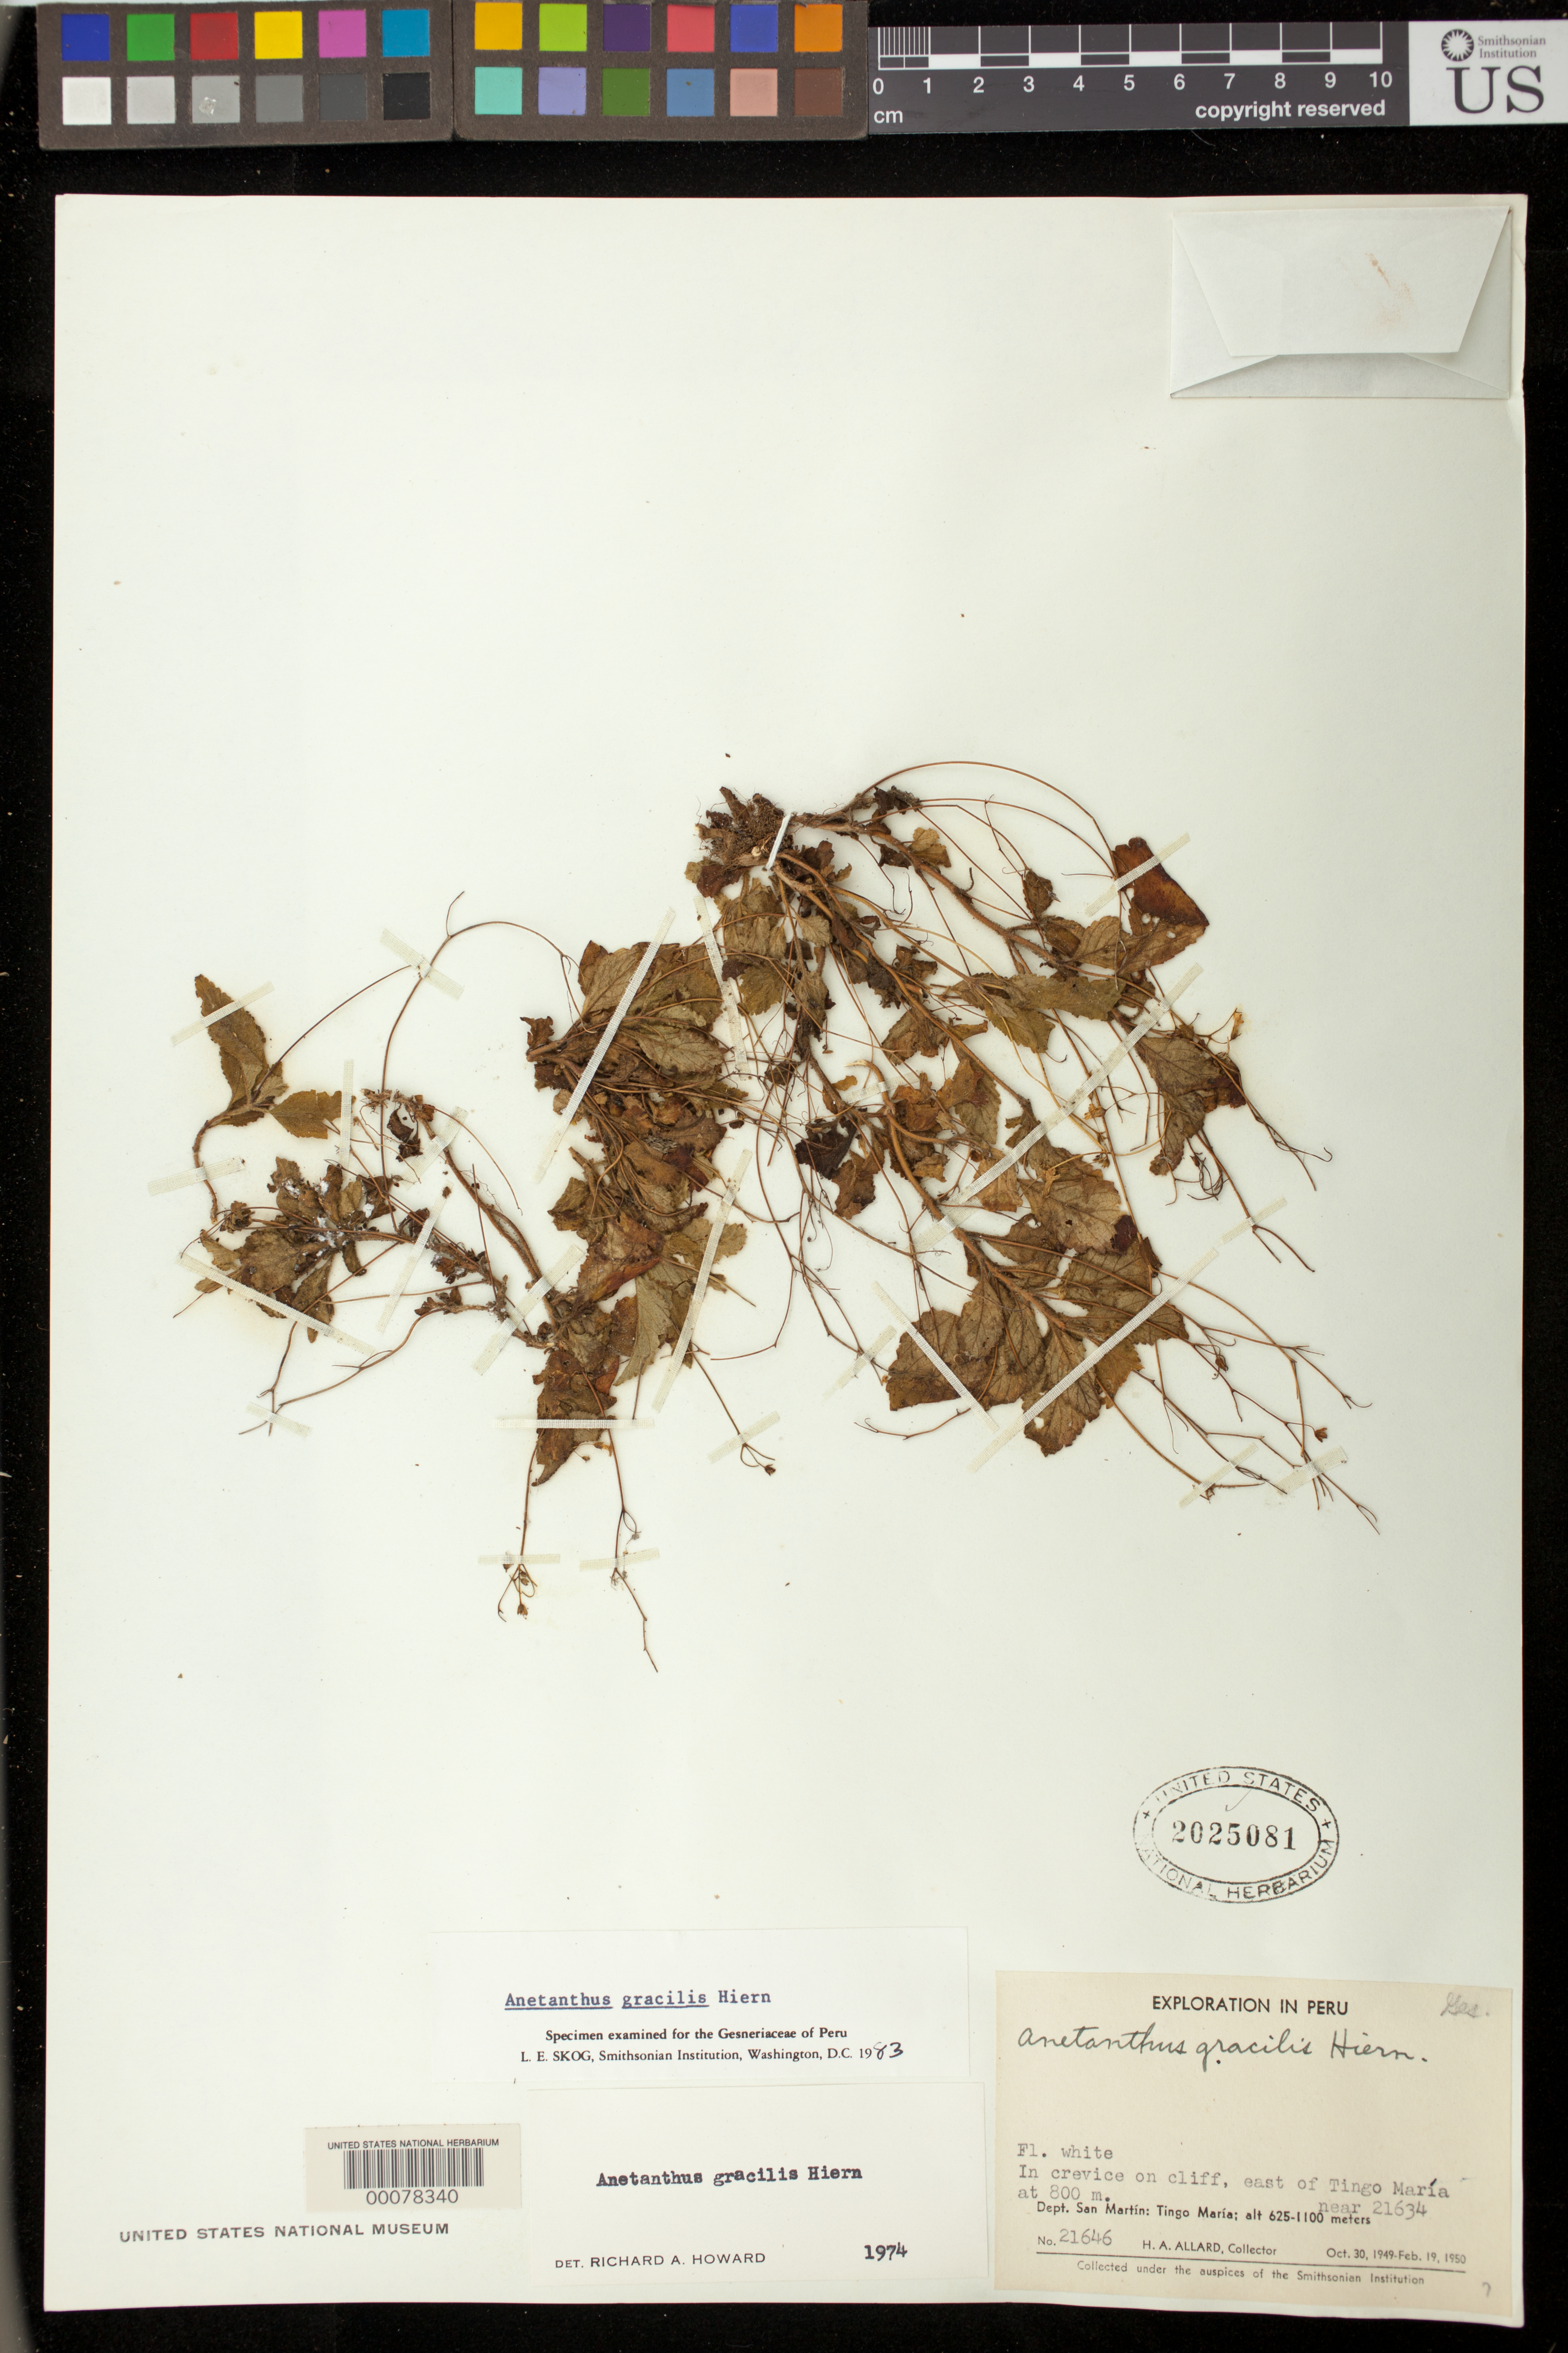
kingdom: Plantae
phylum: Tracheophyta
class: Magnoliopsida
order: Lamiales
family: Gesneriaceae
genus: Anetanthus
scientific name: Anetanthus gracilis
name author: Hiern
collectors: H. A. Allard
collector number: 21646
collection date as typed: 1949-50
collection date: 1949/1950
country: Peru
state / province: San Martín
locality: East of Tingo Maria near 21634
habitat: In crevice on cliff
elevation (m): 800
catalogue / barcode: US 2025081